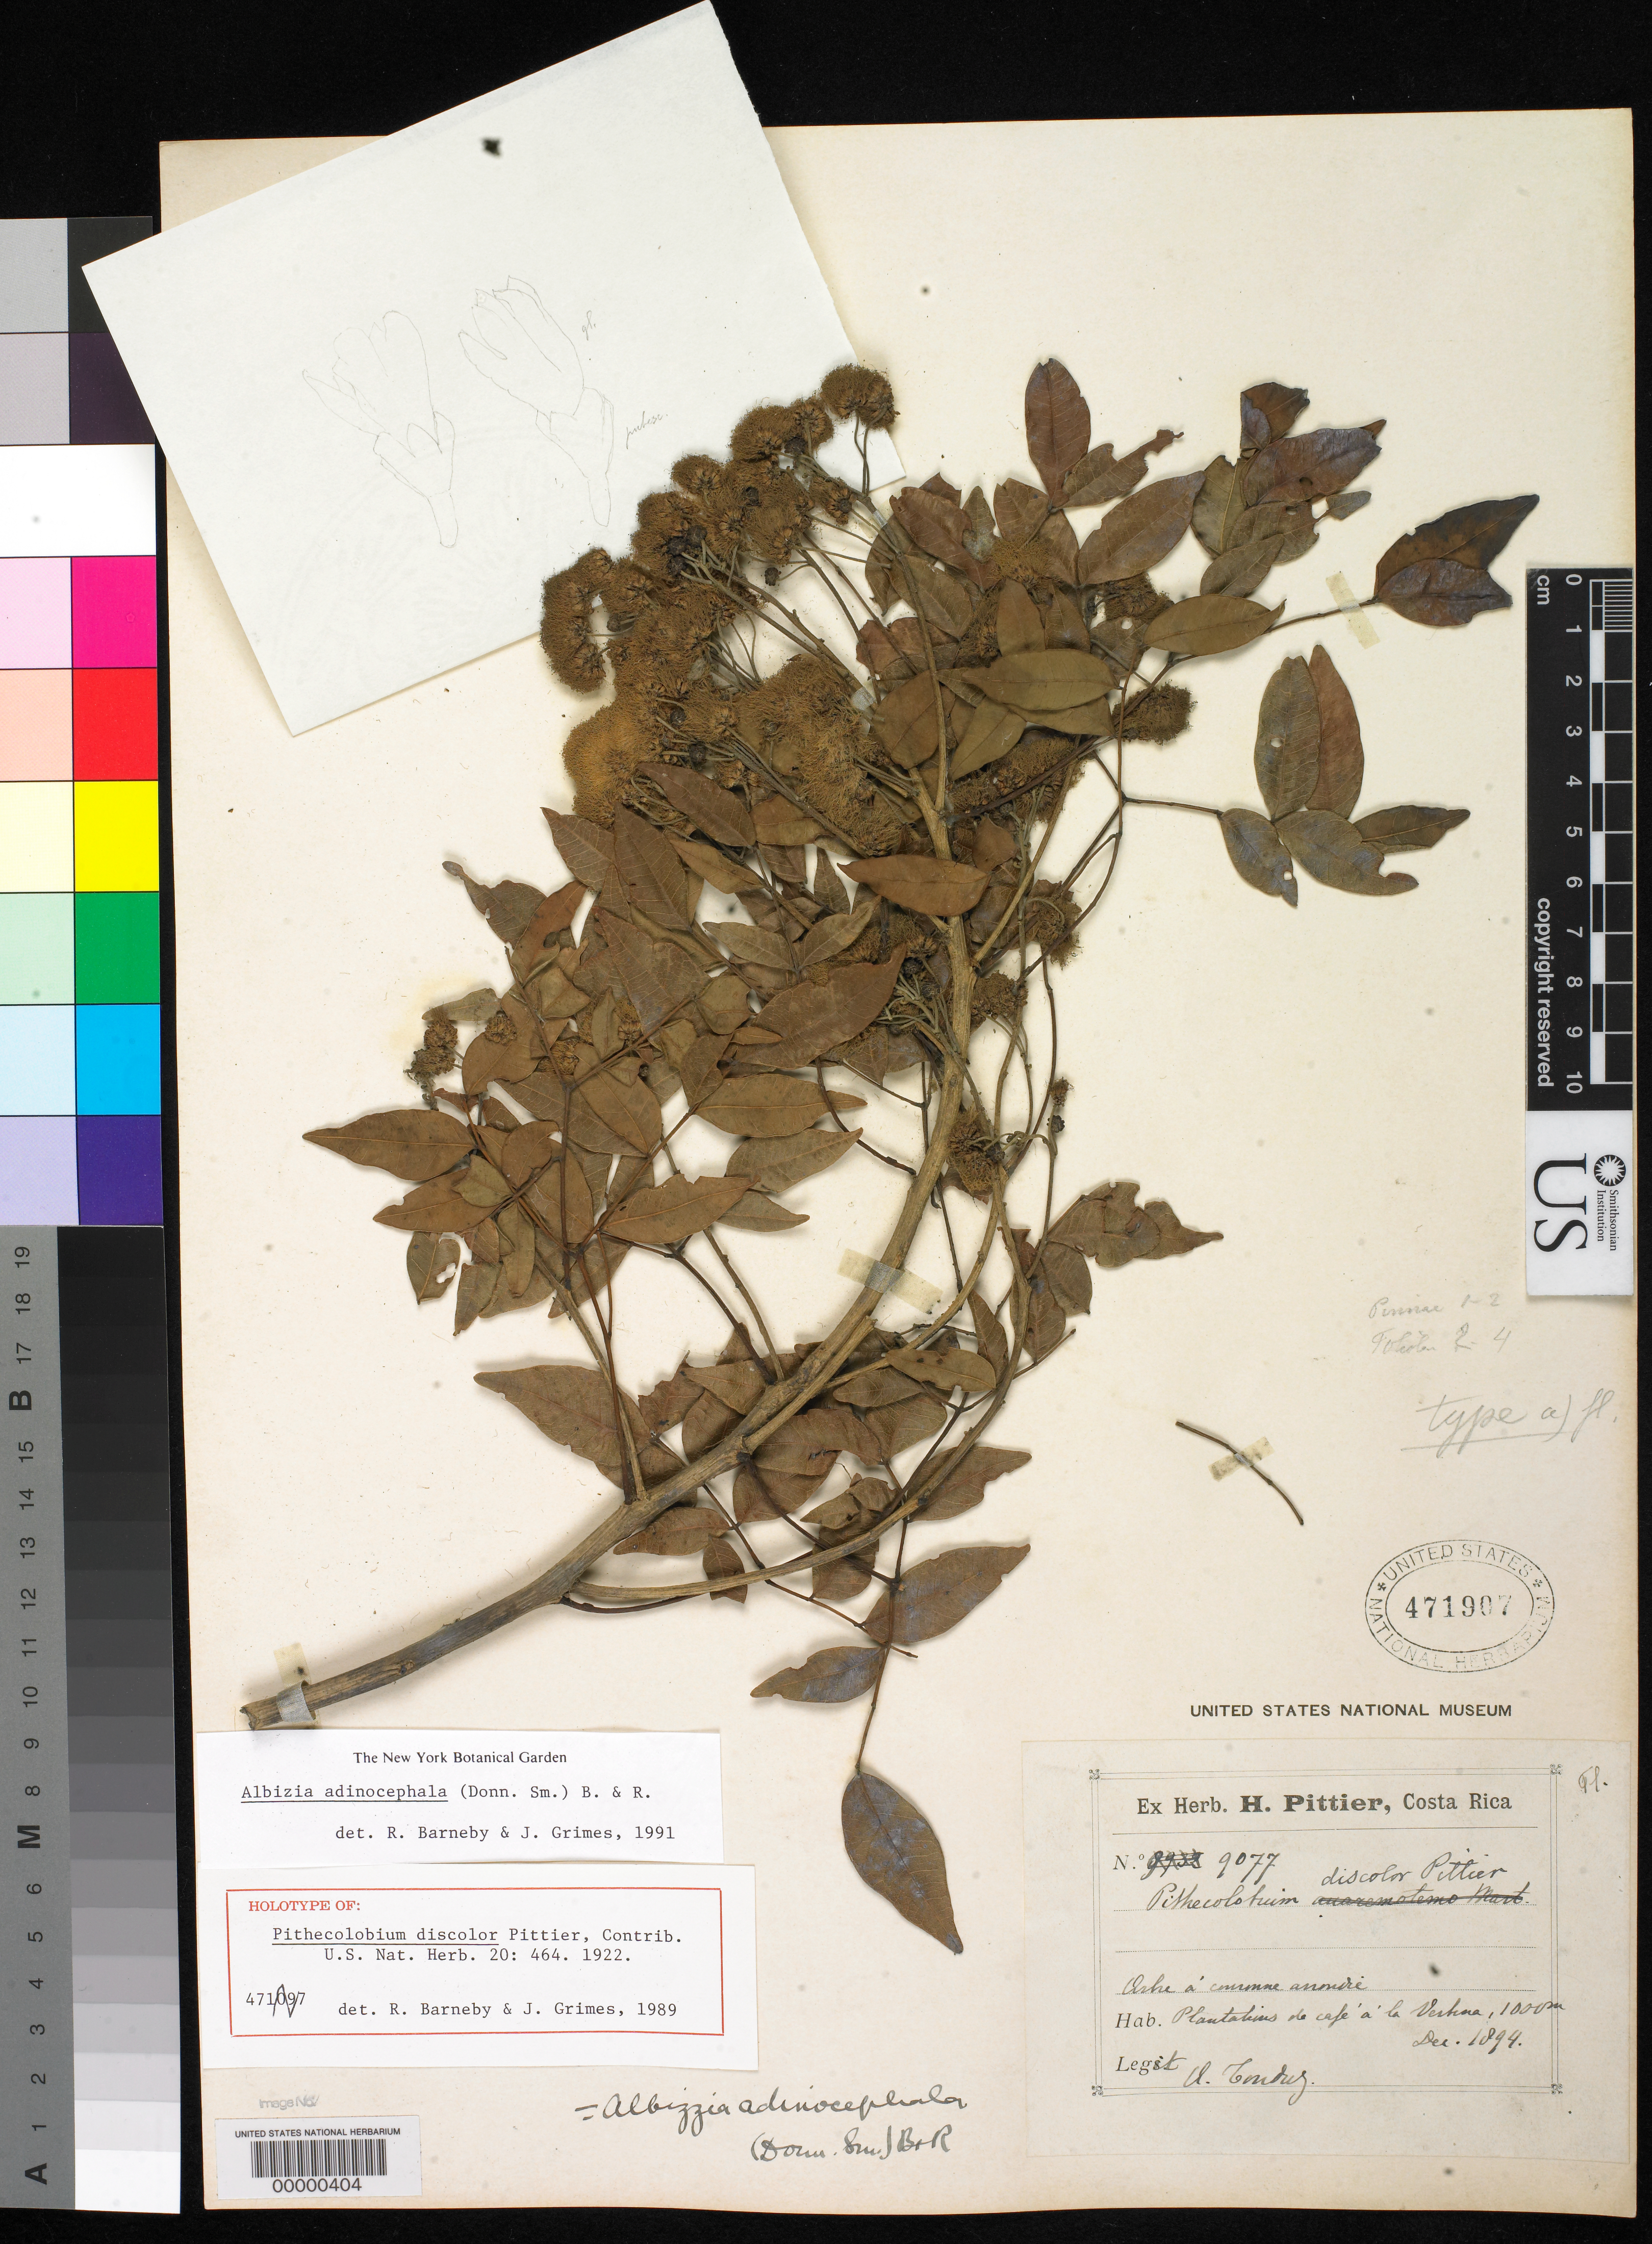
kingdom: Plantae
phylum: Tracheophyta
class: Magnoliopsida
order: Fabales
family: Fabaceae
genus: Pithecellobium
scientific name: Pithecellobium adinocephalum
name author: Donn. Sm.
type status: Syntype; Lectotype; Holotype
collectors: A. Tonduz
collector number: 9077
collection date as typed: Dec 1894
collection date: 1894-12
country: Costa Rica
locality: La Verbena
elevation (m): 1000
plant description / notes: This sheet is also (presumably) the lectotype of Pithecellobium adinocephalum Donn. Sm. but Barneby & Grimes did not annotate or explicitly designate this sheet as such.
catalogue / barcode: US 471907